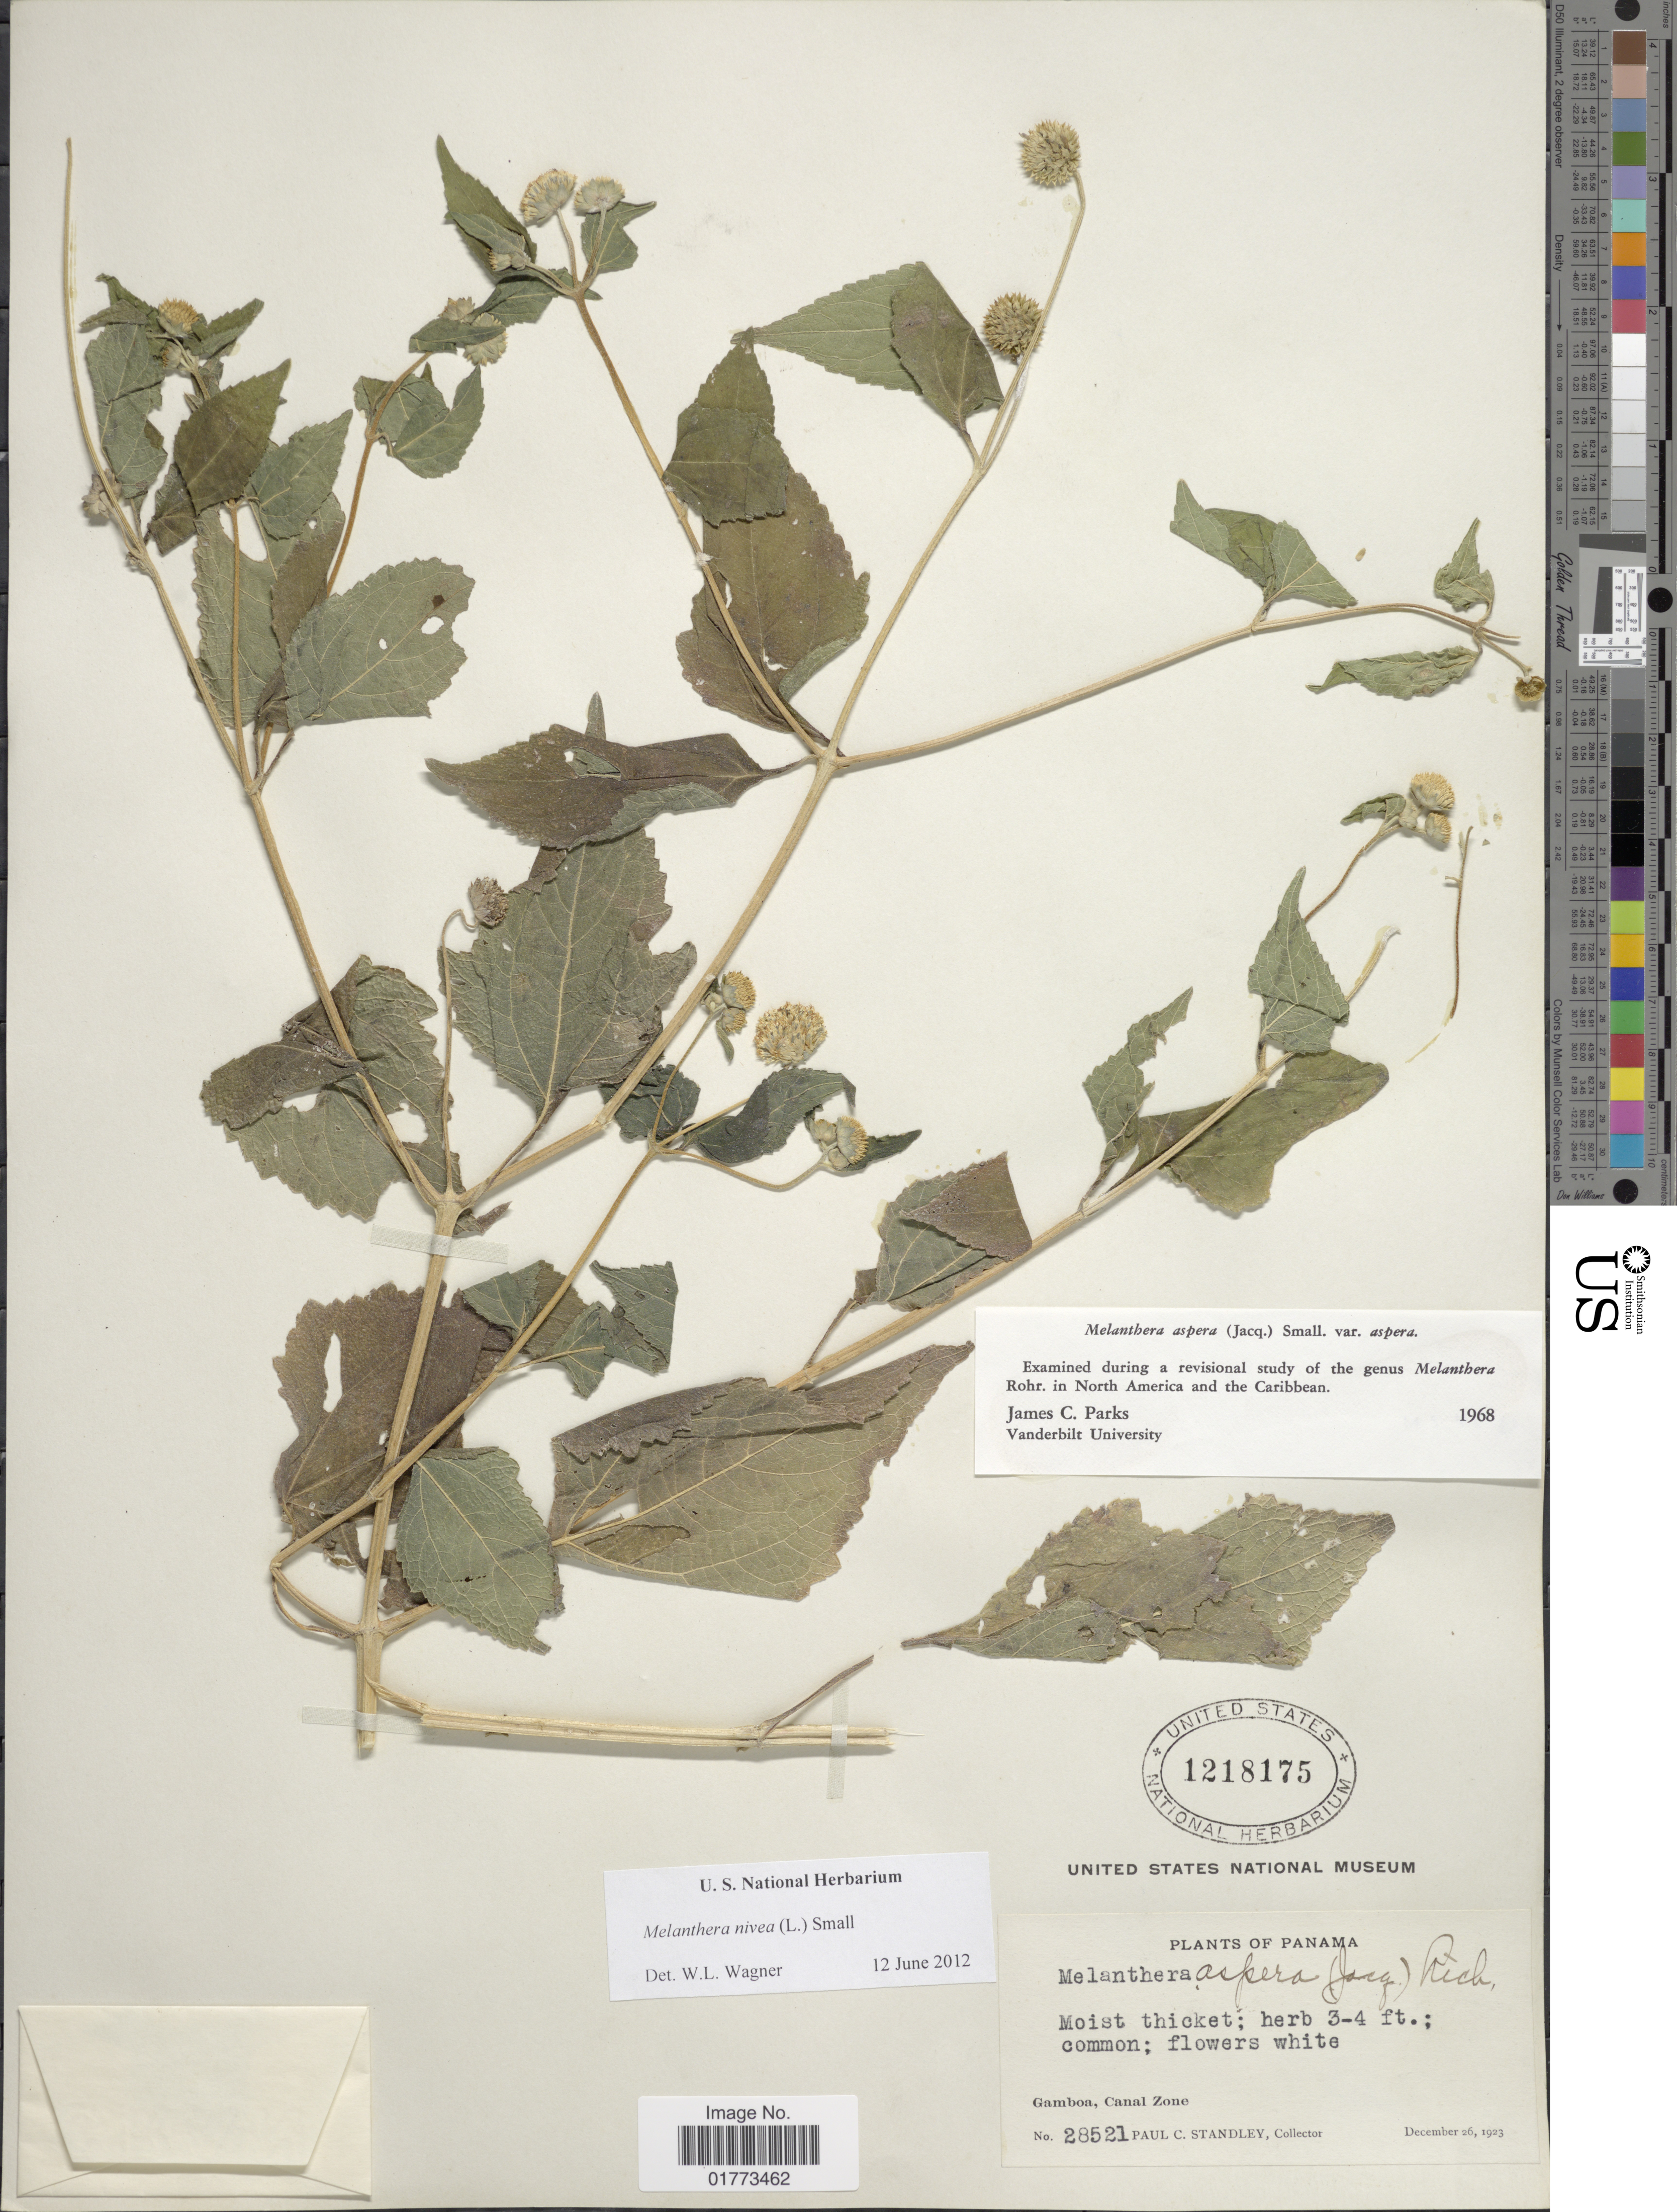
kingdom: Plantae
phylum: Tracheophyta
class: Magnoliopsida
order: Asterales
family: Asteraceae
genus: Melanthera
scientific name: Melanthera nivea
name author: (L.) Small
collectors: P. C. Standley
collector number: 28521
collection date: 1923-12-26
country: Panama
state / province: Colón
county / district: Canal Zone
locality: Gamboa, Canal Zone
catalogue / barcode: US 1218175